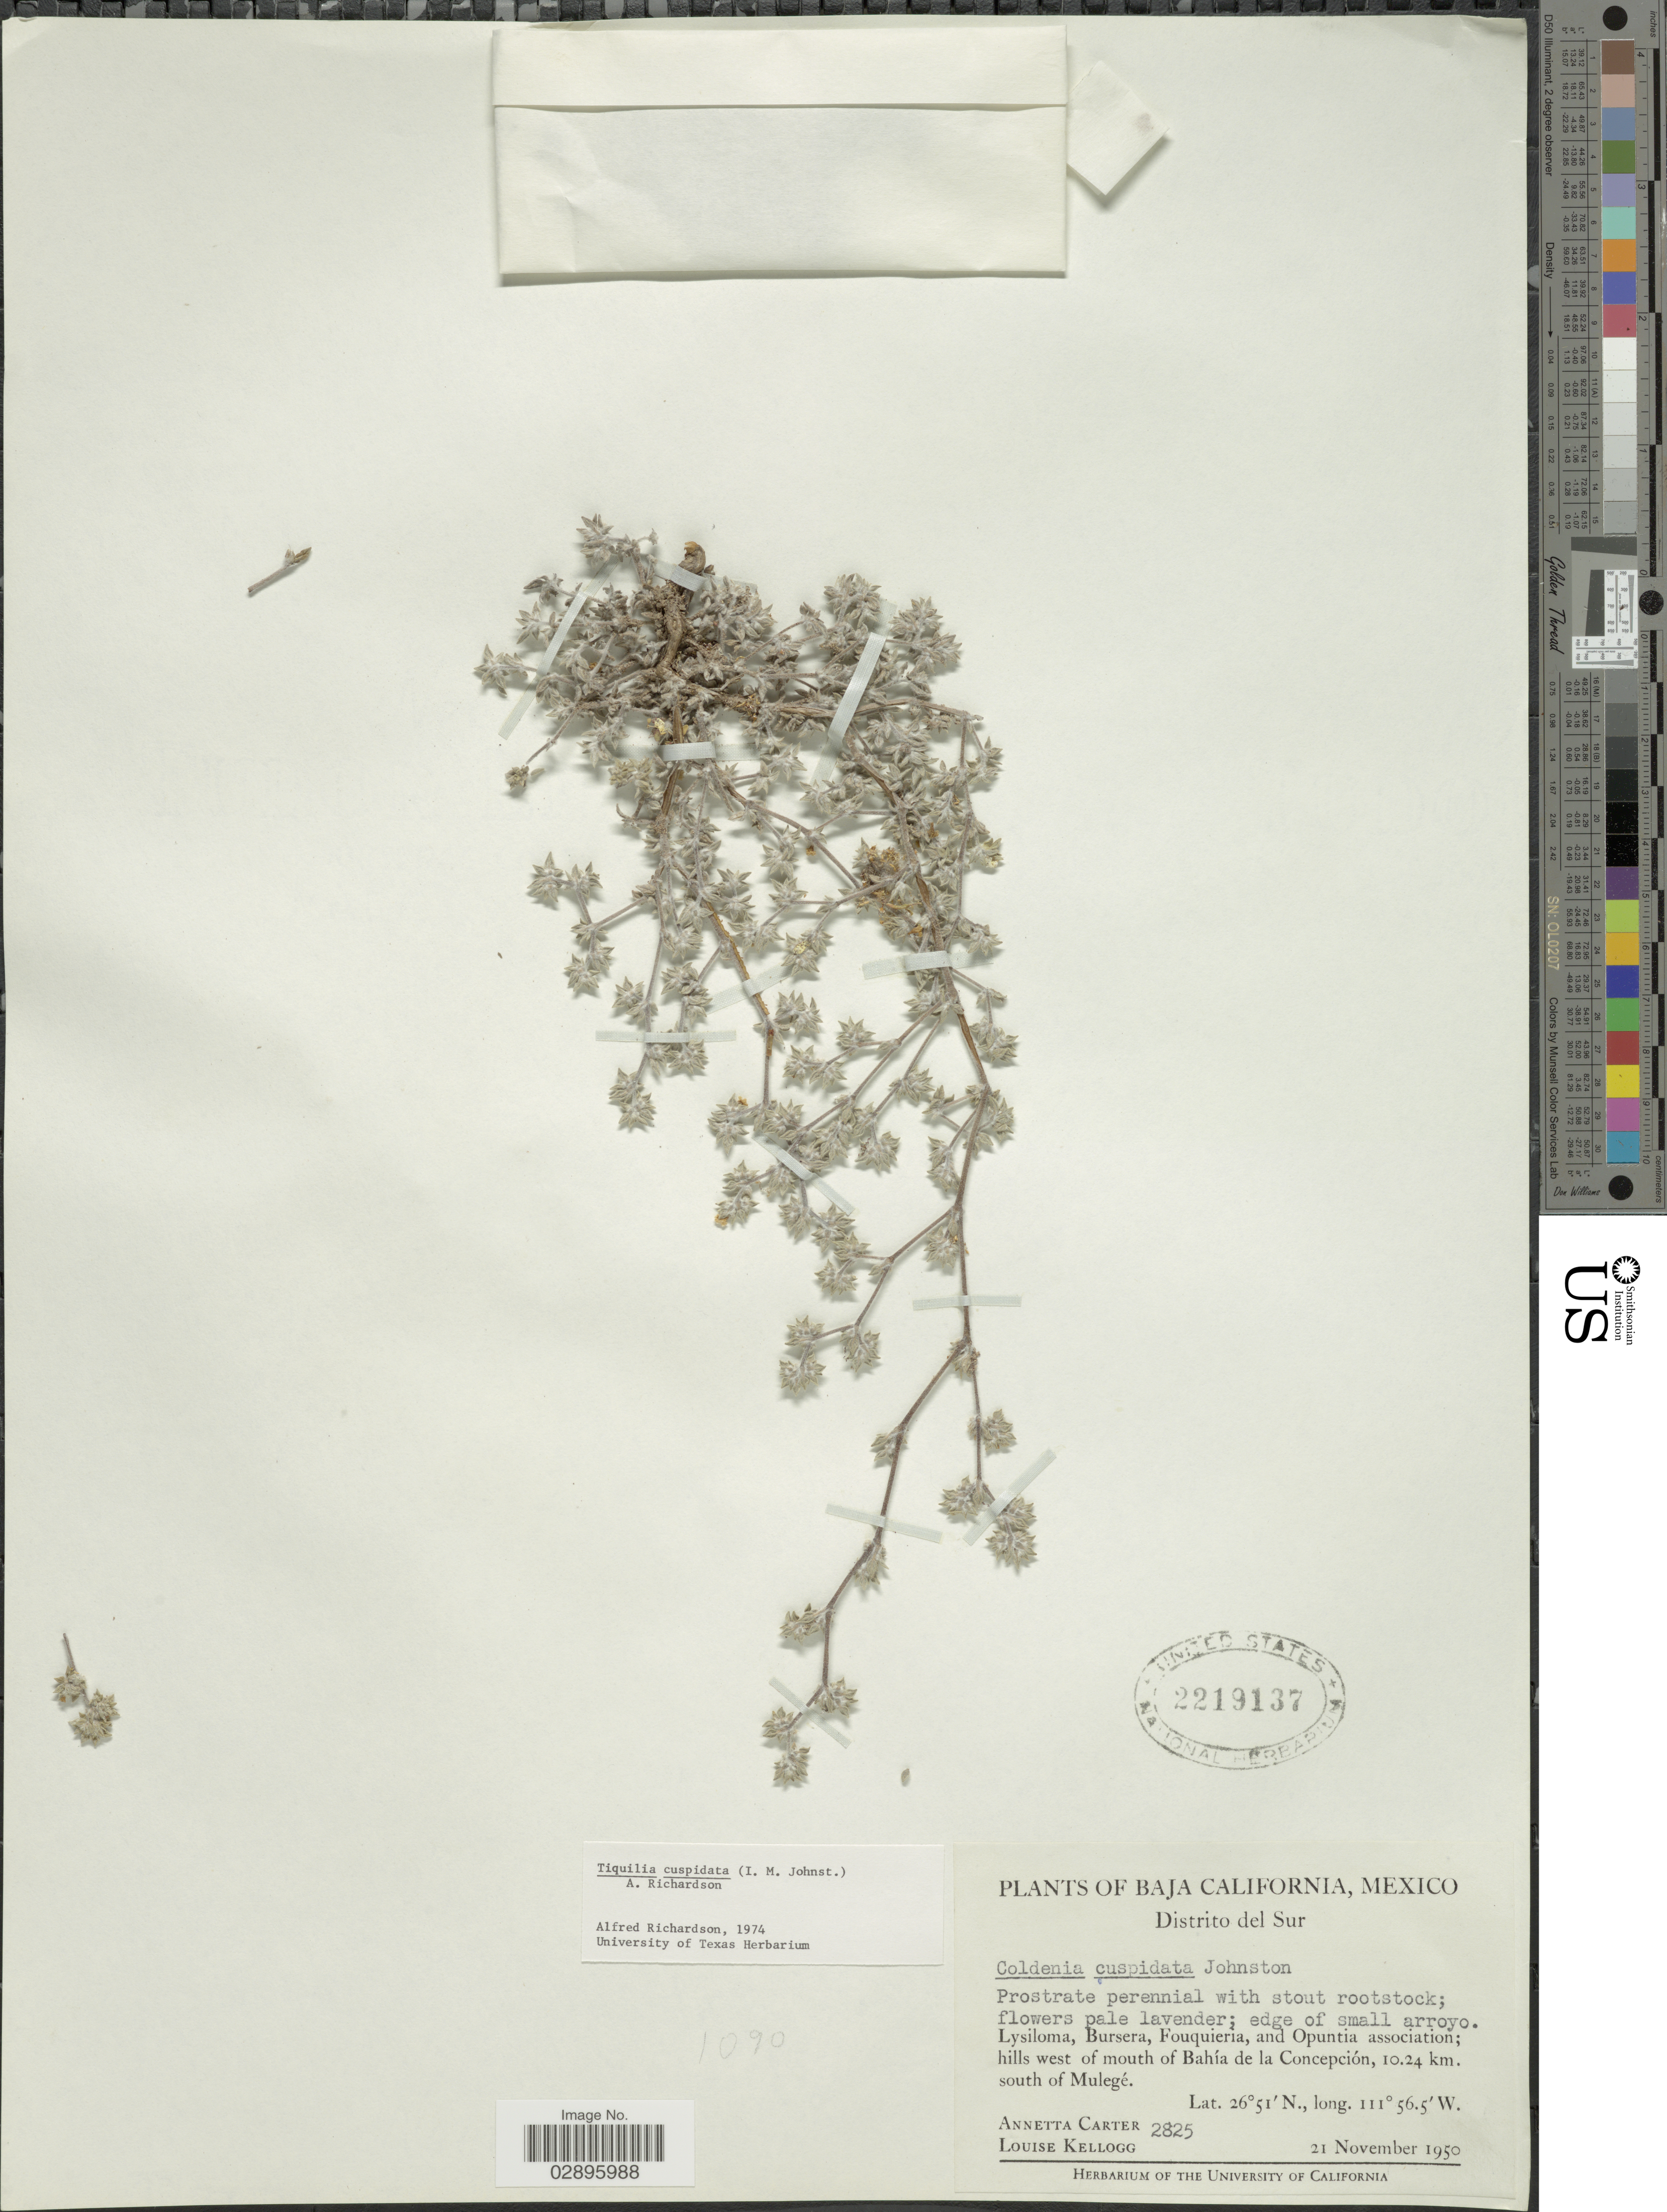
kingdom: Plantae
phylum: Tracheophyta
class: Magnoliopsida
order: Boraginales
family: Ehretiaceae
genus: Tiquilia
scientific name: Tiquilia cuspidata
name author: (I.M. Johnst.) A.T. Richardson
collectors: A. Carter & L. Kellog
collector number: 2825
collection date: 1950-11-21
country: Mexico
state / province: Baja California Sur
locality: Distrito del Sur. Hills west of mouth of Bahía de la Concepción, 10.24 km. south of Mulegé.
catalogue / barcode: US 2219137